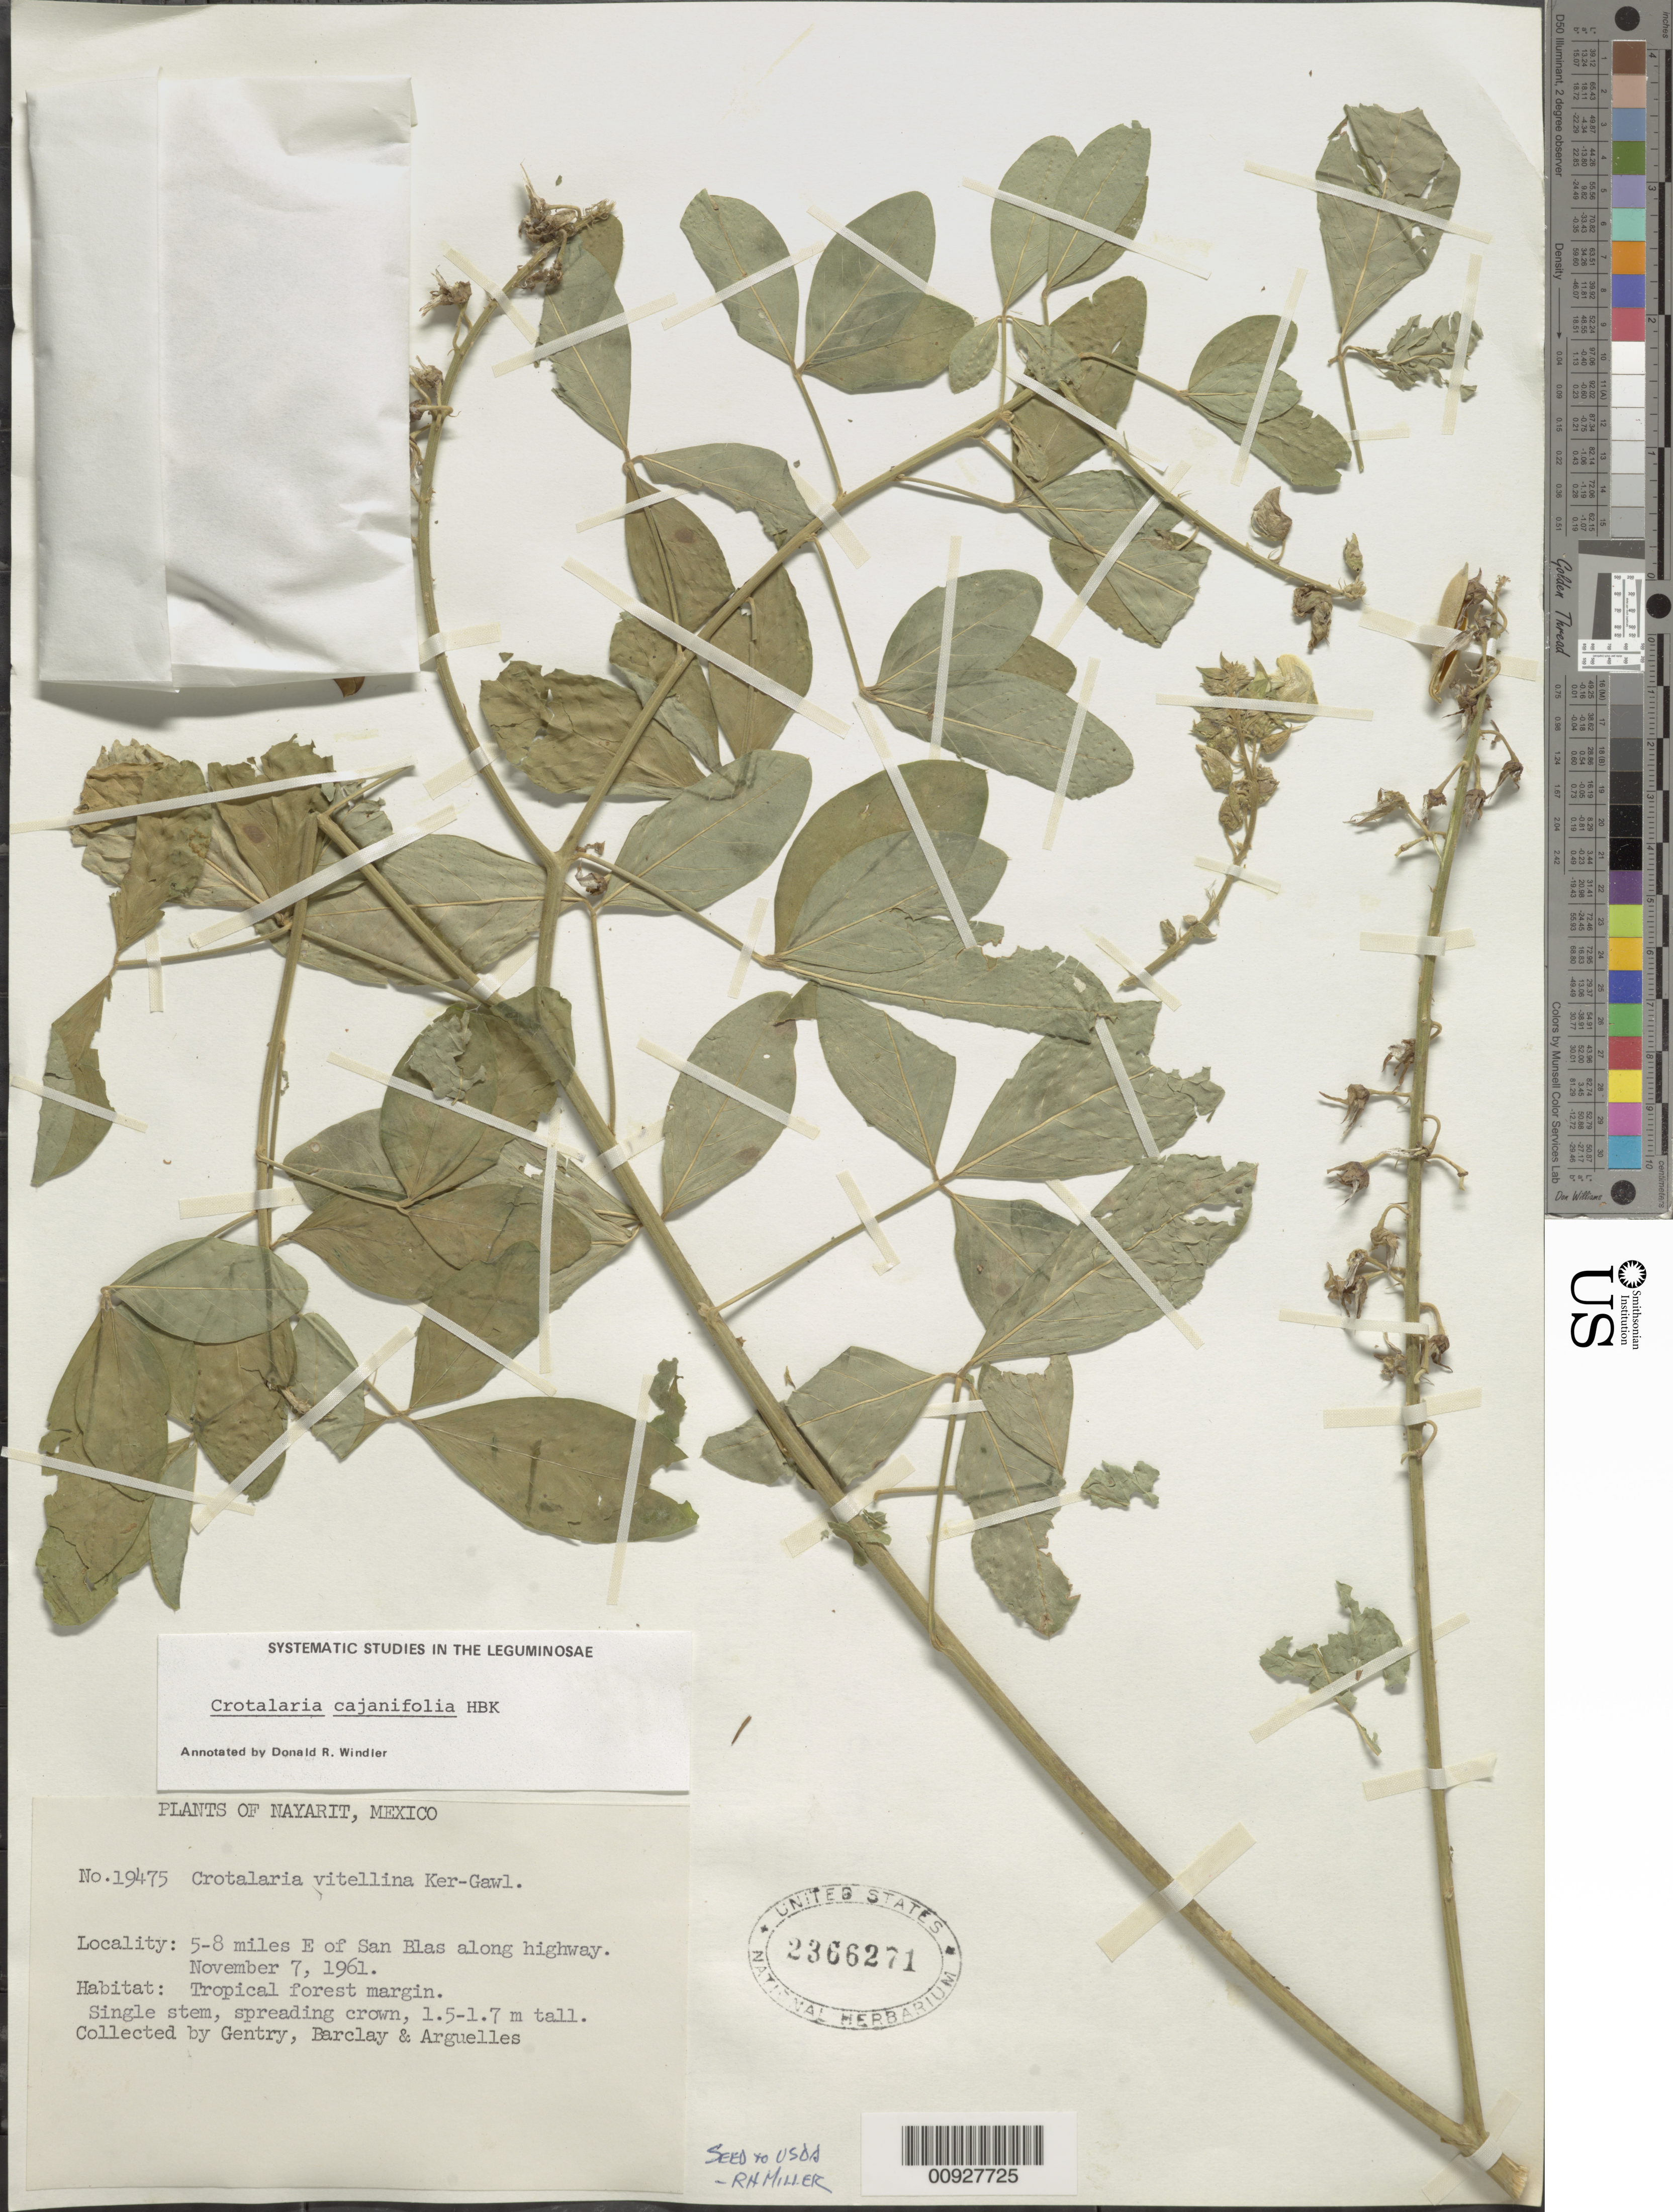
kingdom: Plantae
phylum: Tracheophyta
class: Magnoliopsida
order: Fabales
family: Fabaceae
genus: Crotalaria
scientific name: Crotalaria cajanifolia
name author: Kunth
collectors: Gentry, --, -- Barclay & Arguelles, --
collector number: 19475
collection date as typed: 07 Nov 1961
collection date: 1961-11-07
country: Mexico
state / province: Nayarit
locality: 5-8 miles E of San Blas along highway.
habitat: Tropical forest margin.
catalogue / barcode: US 2366271